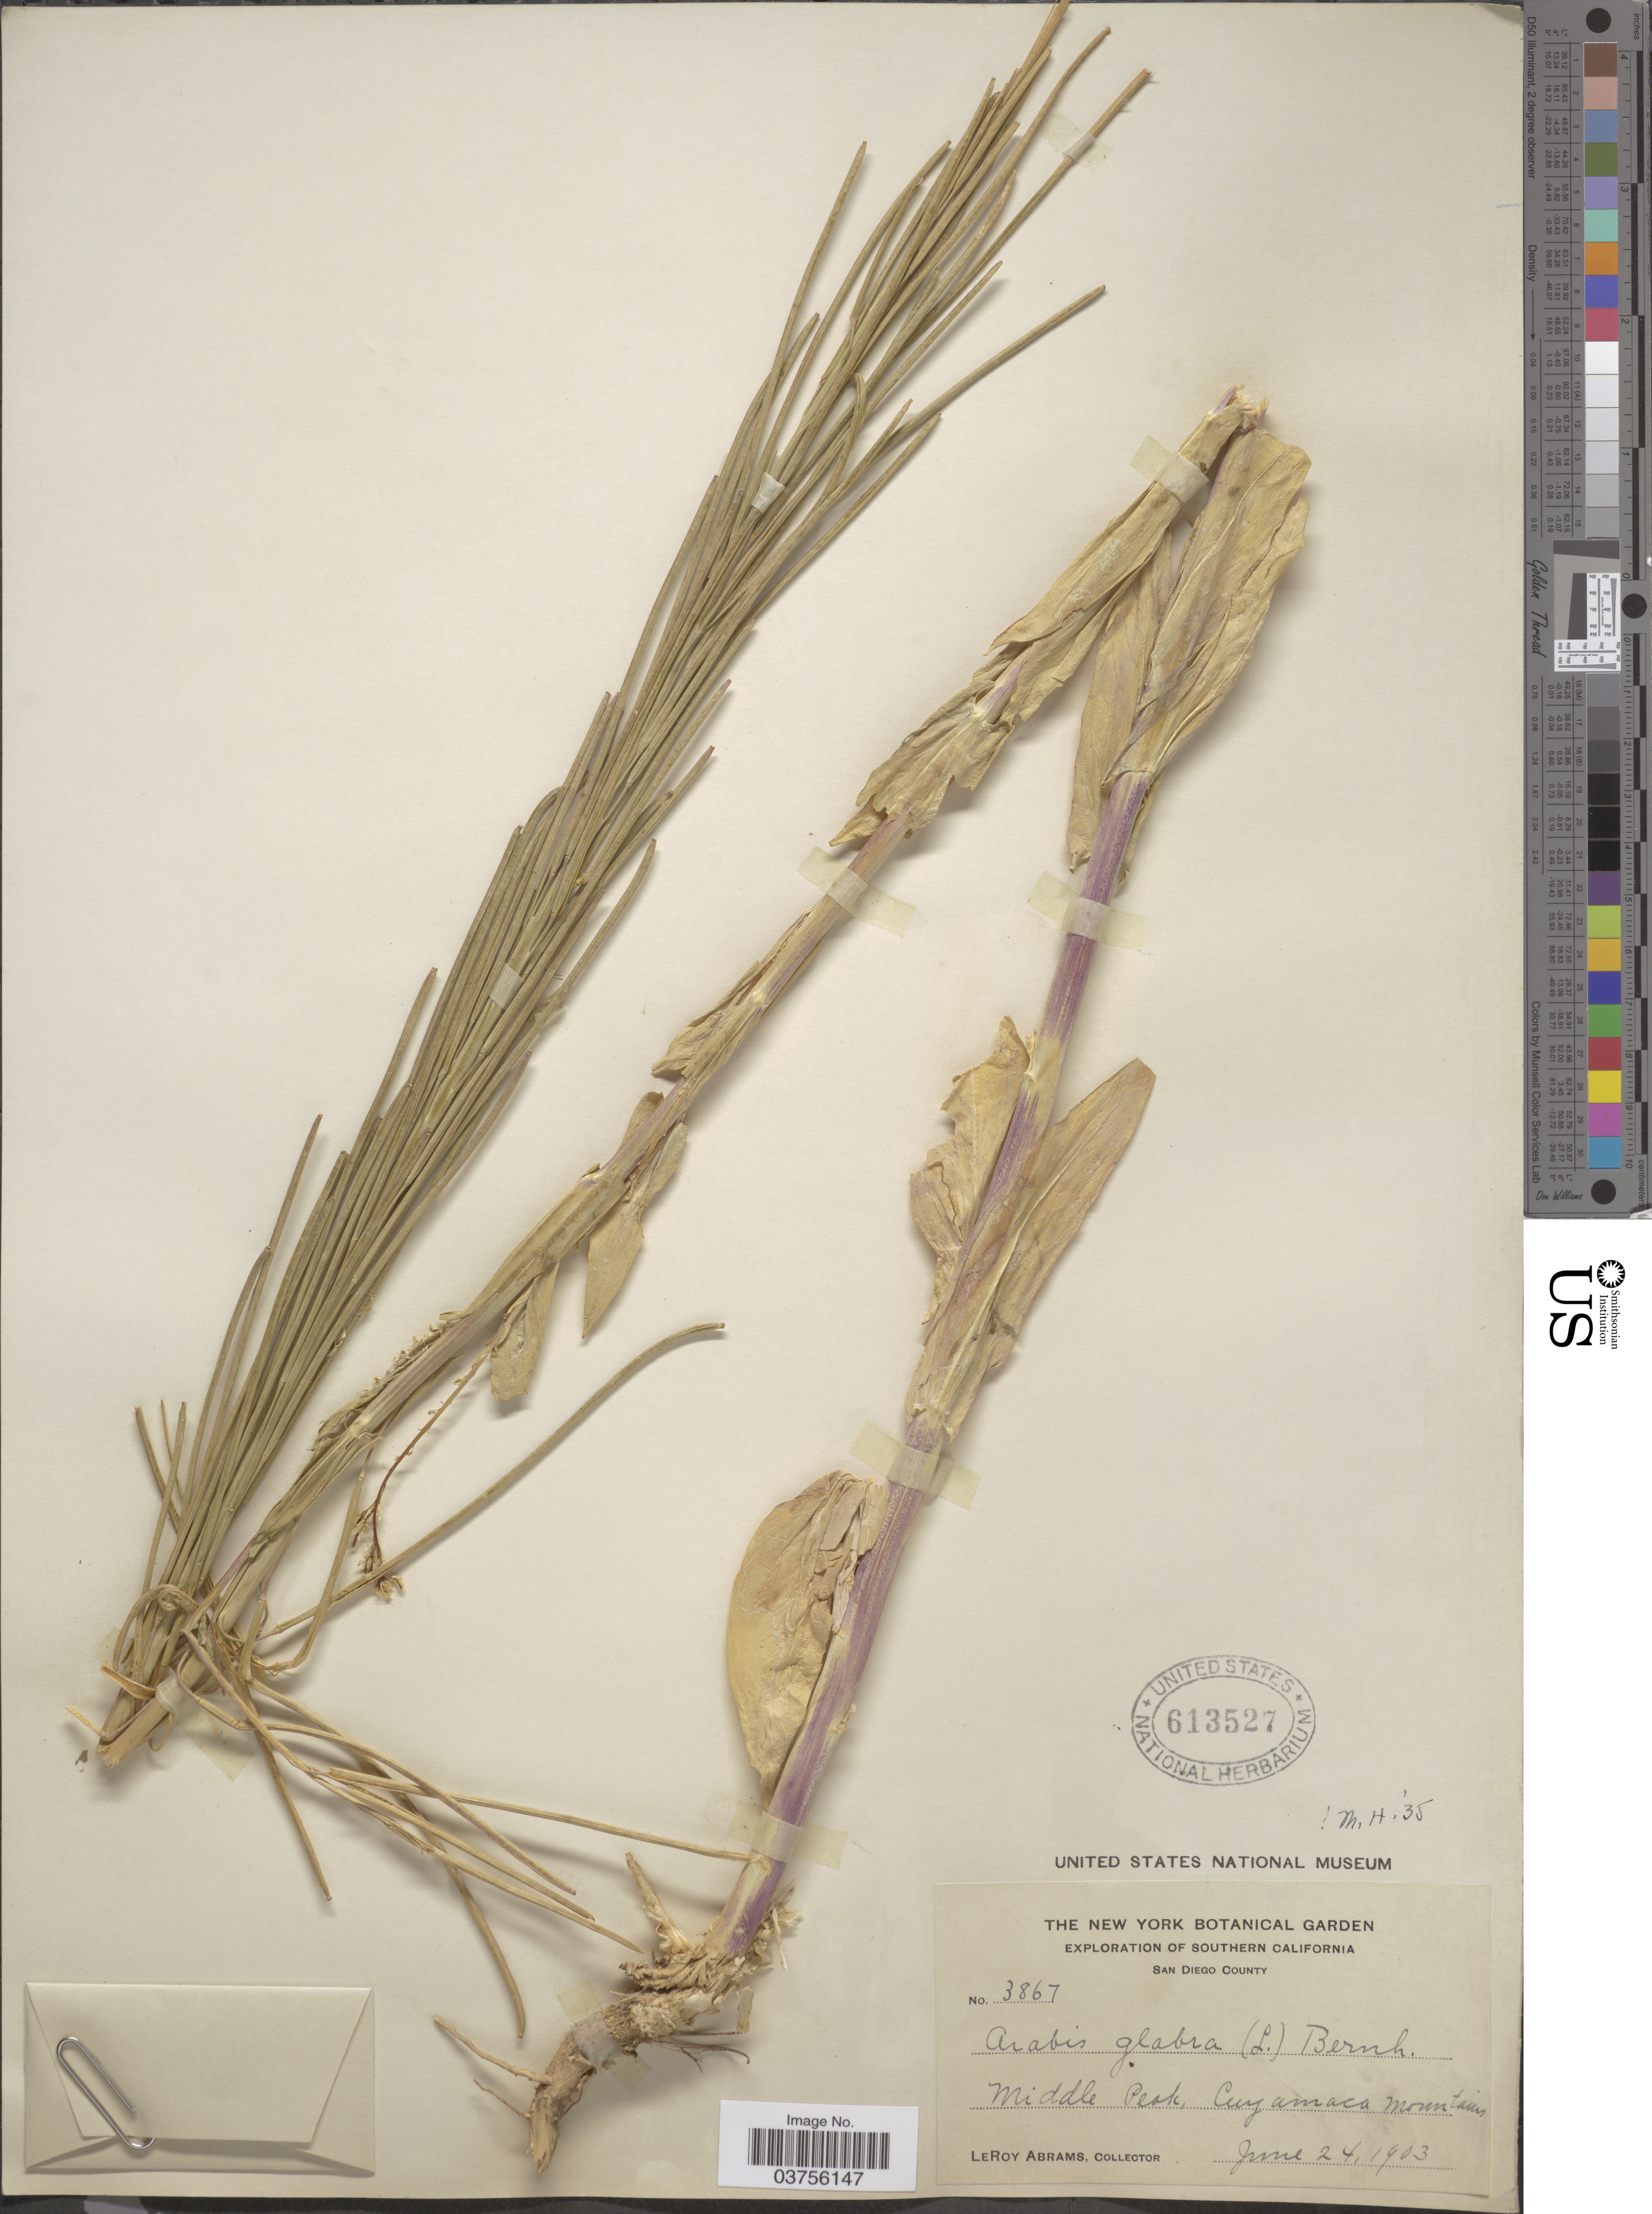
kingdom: Plantae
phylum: Tracheophyta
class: Magnoliopsida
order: Brassicales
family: Brassicaceae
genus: Turritis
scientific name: Turritis glabra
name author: L.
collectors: L. Abrams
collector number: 3867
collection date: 1903-06-24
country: United States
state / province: California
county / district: San Diego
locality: Southern California. San Diego County. Middle Peak, Cuyamaca Mountains.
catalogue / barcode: US 613527